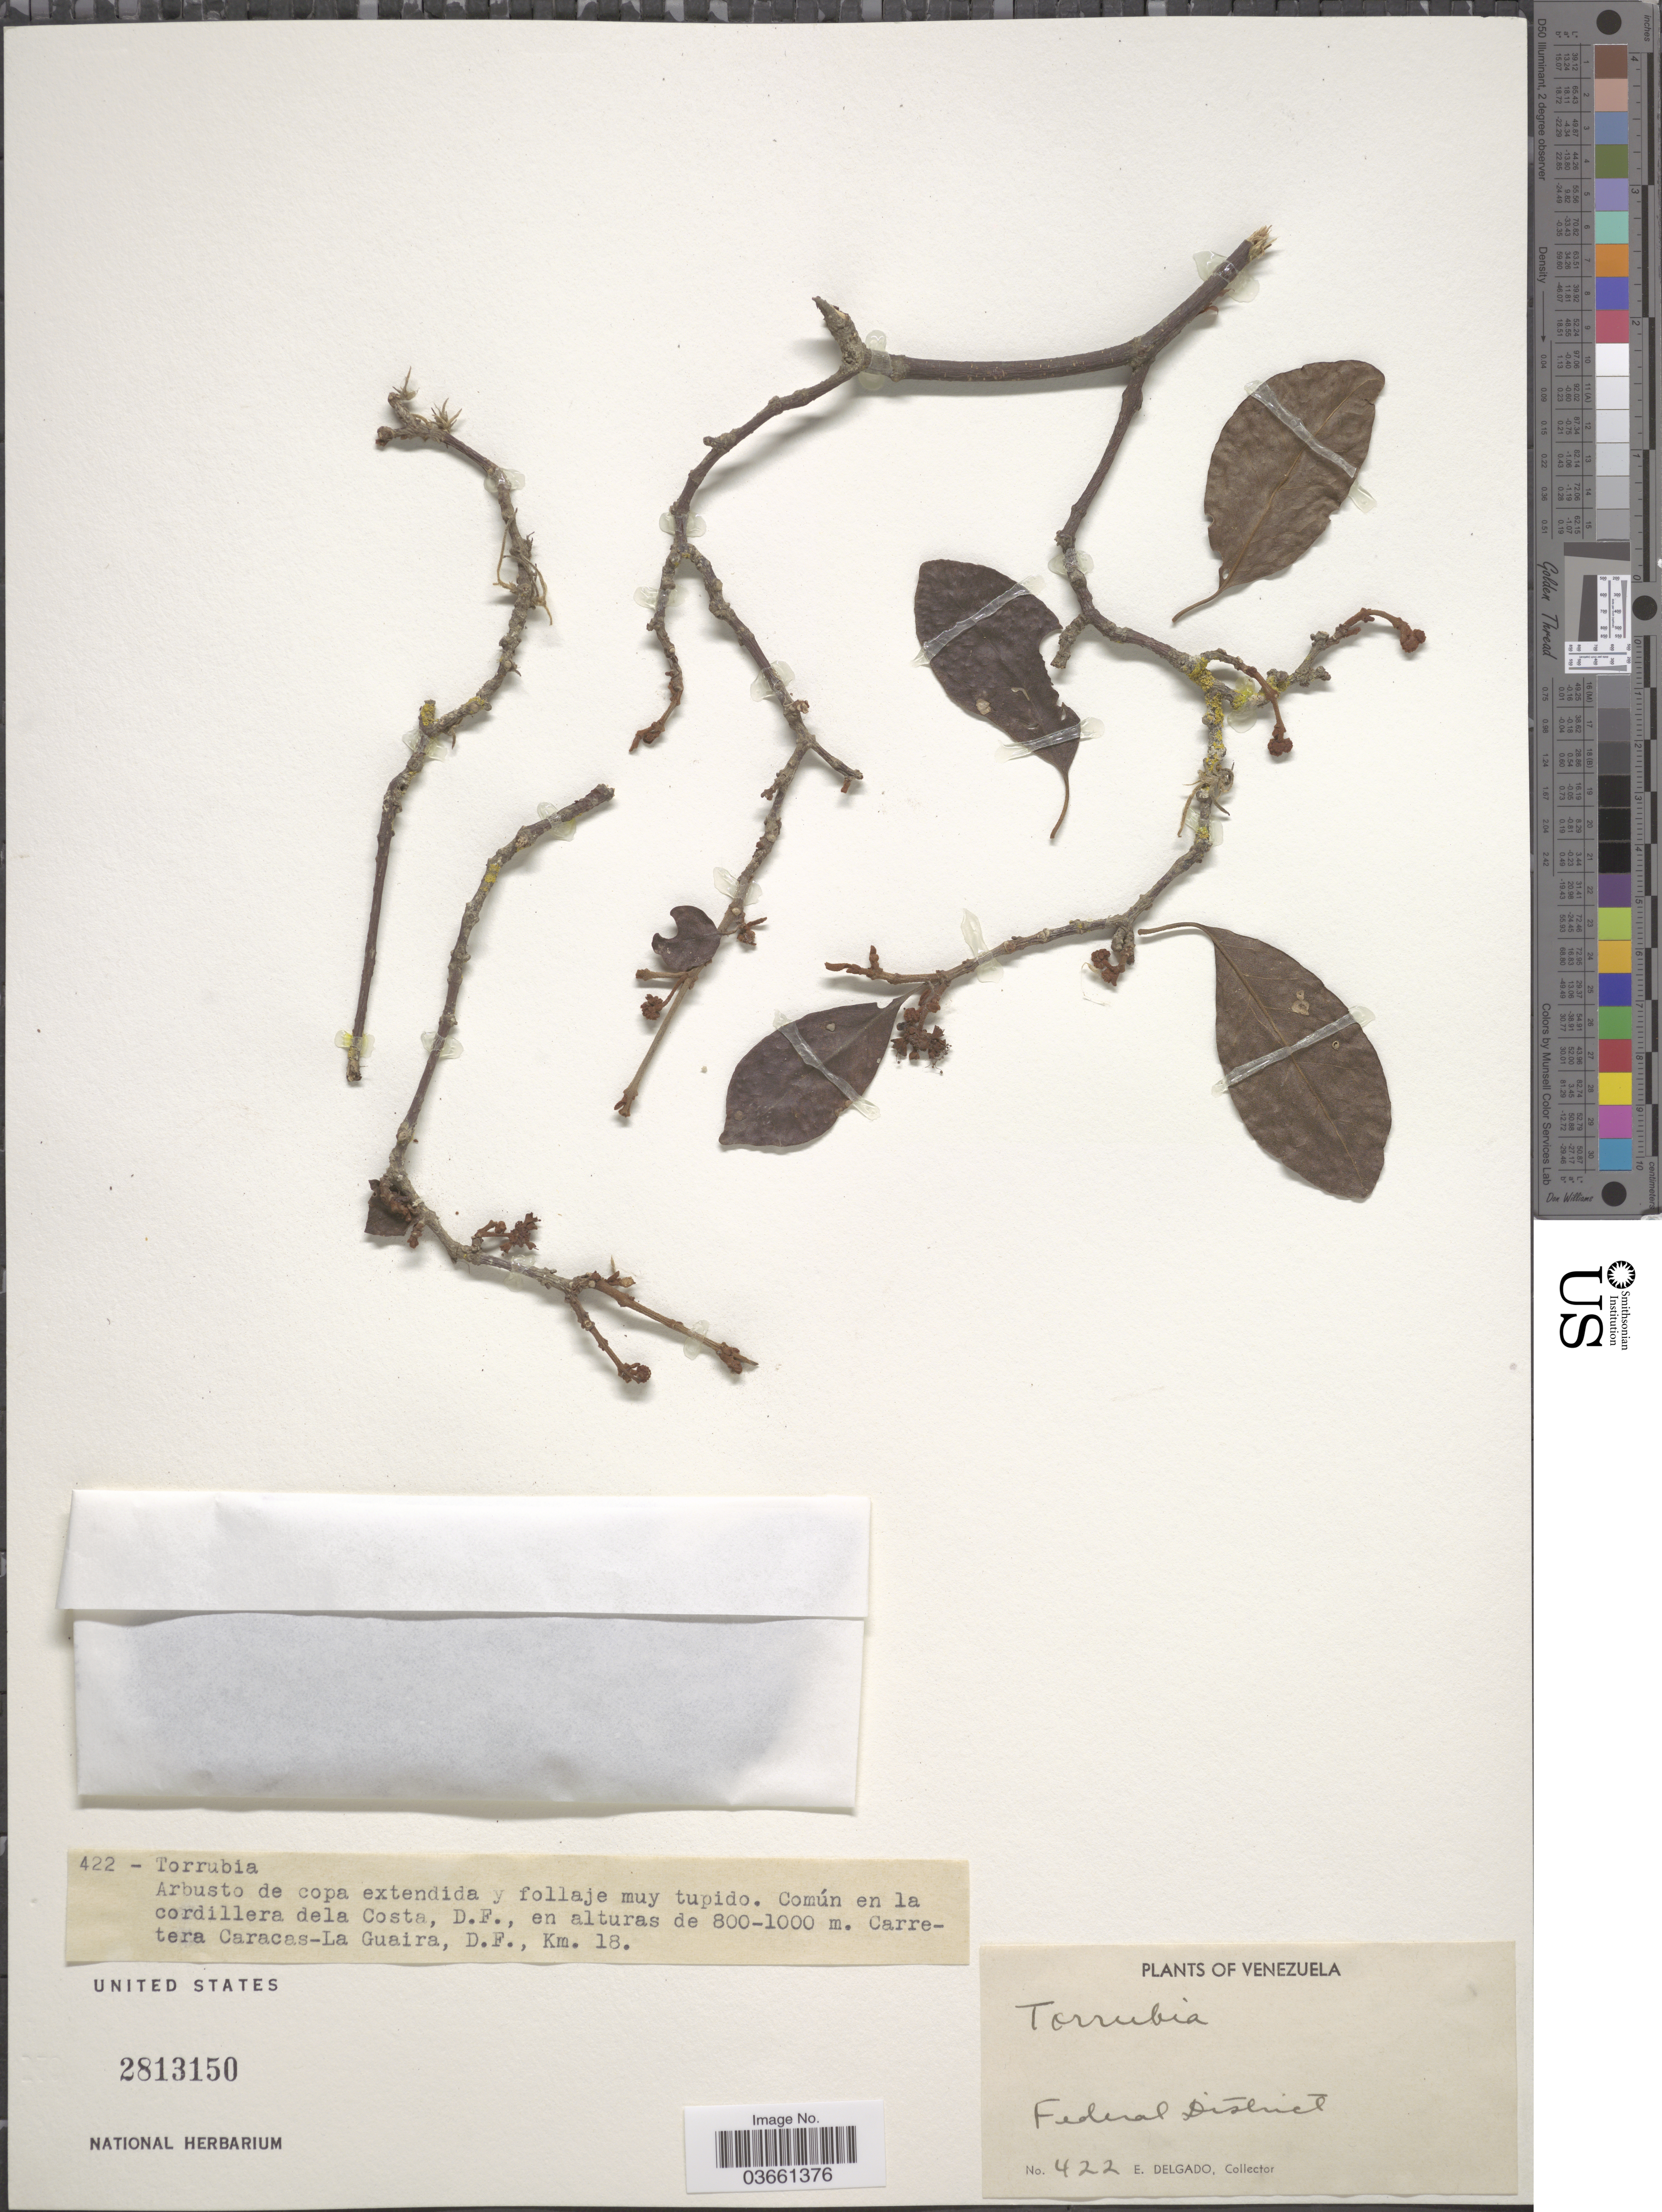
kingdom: Plantae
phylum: Tracheophyta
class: Magnoliopsida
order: Caryophyllales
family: Nyctaginaceae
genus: Guapira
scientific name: Guapira sp.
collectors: E. Delgado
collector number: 422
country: Venezuela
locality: Común en la cordillera dela Costa, D.F. Carretera Caracas-La Guaira, D.F., Km. 18. Federal District.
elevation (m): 800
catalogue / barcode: US 2813150